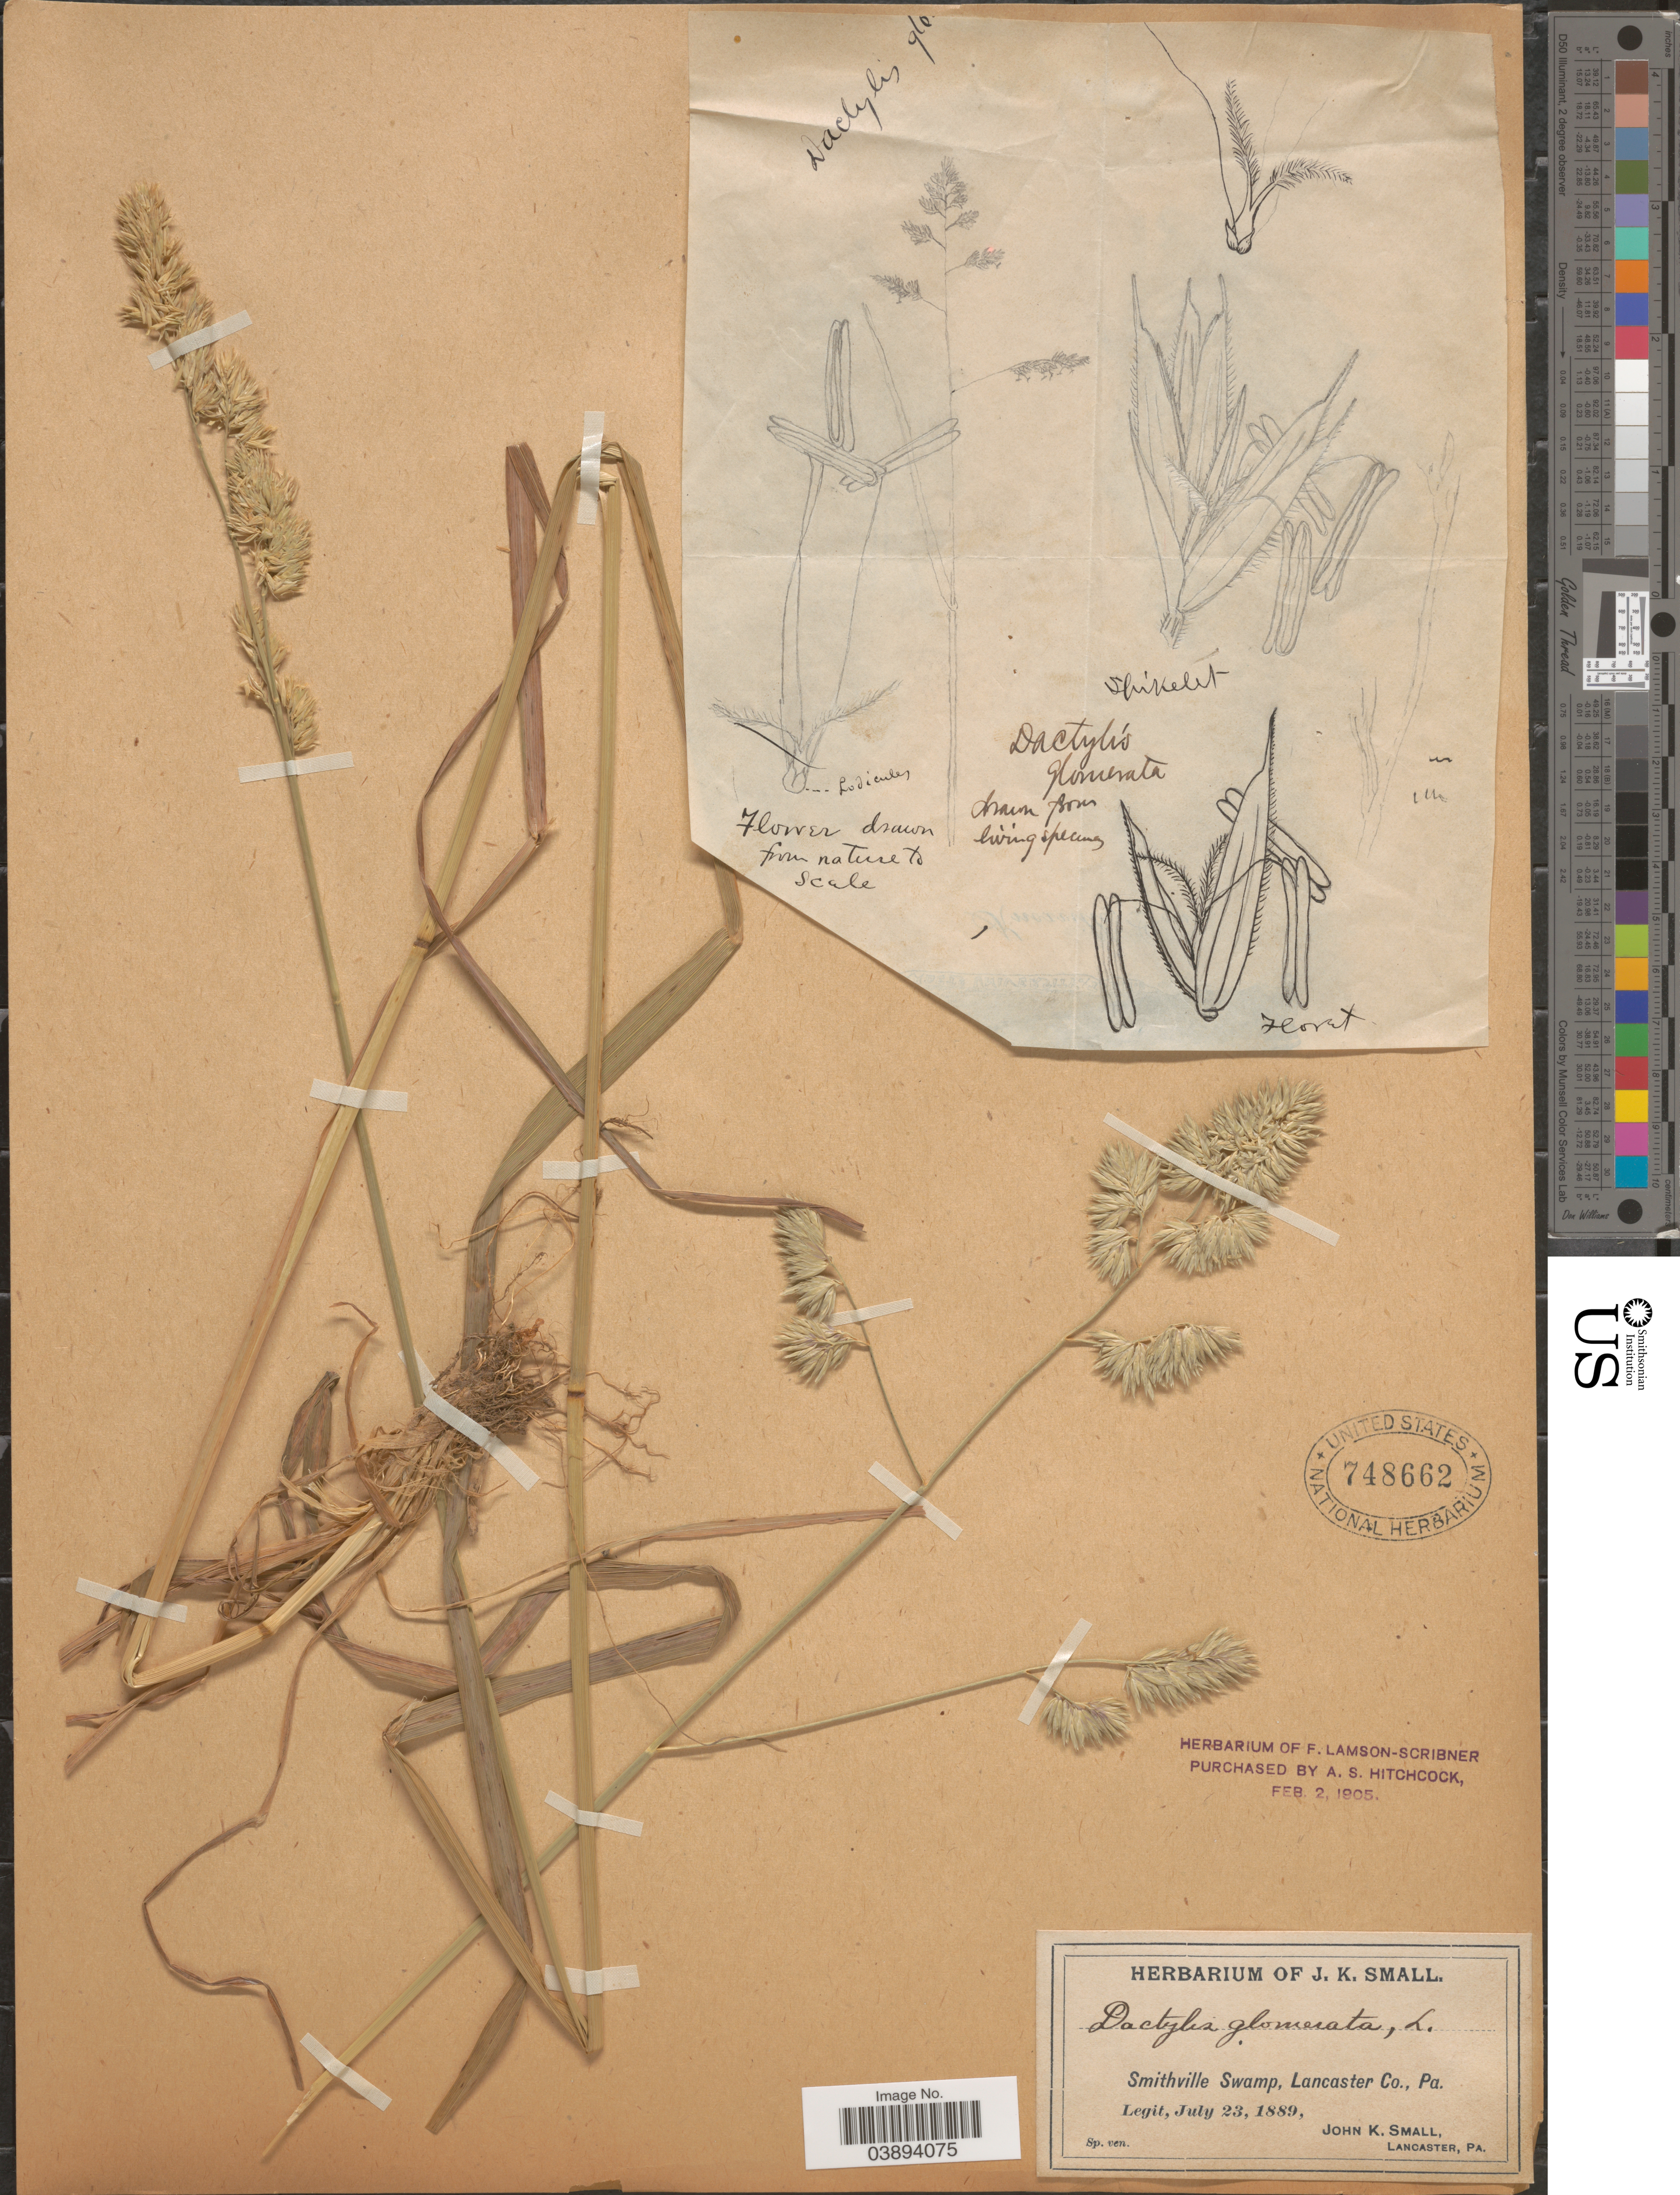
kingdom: Plantae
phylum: Tracheophyta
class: Liliopsida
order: Poales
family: Poaceae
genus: Dactylis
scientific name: Dactylis glomerata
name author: L.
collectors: J. K. Small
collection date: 1889-07-23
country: United States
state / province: Pennsylvania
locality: Smithville Swamp, Lancaster Co.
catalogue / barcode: US 748662